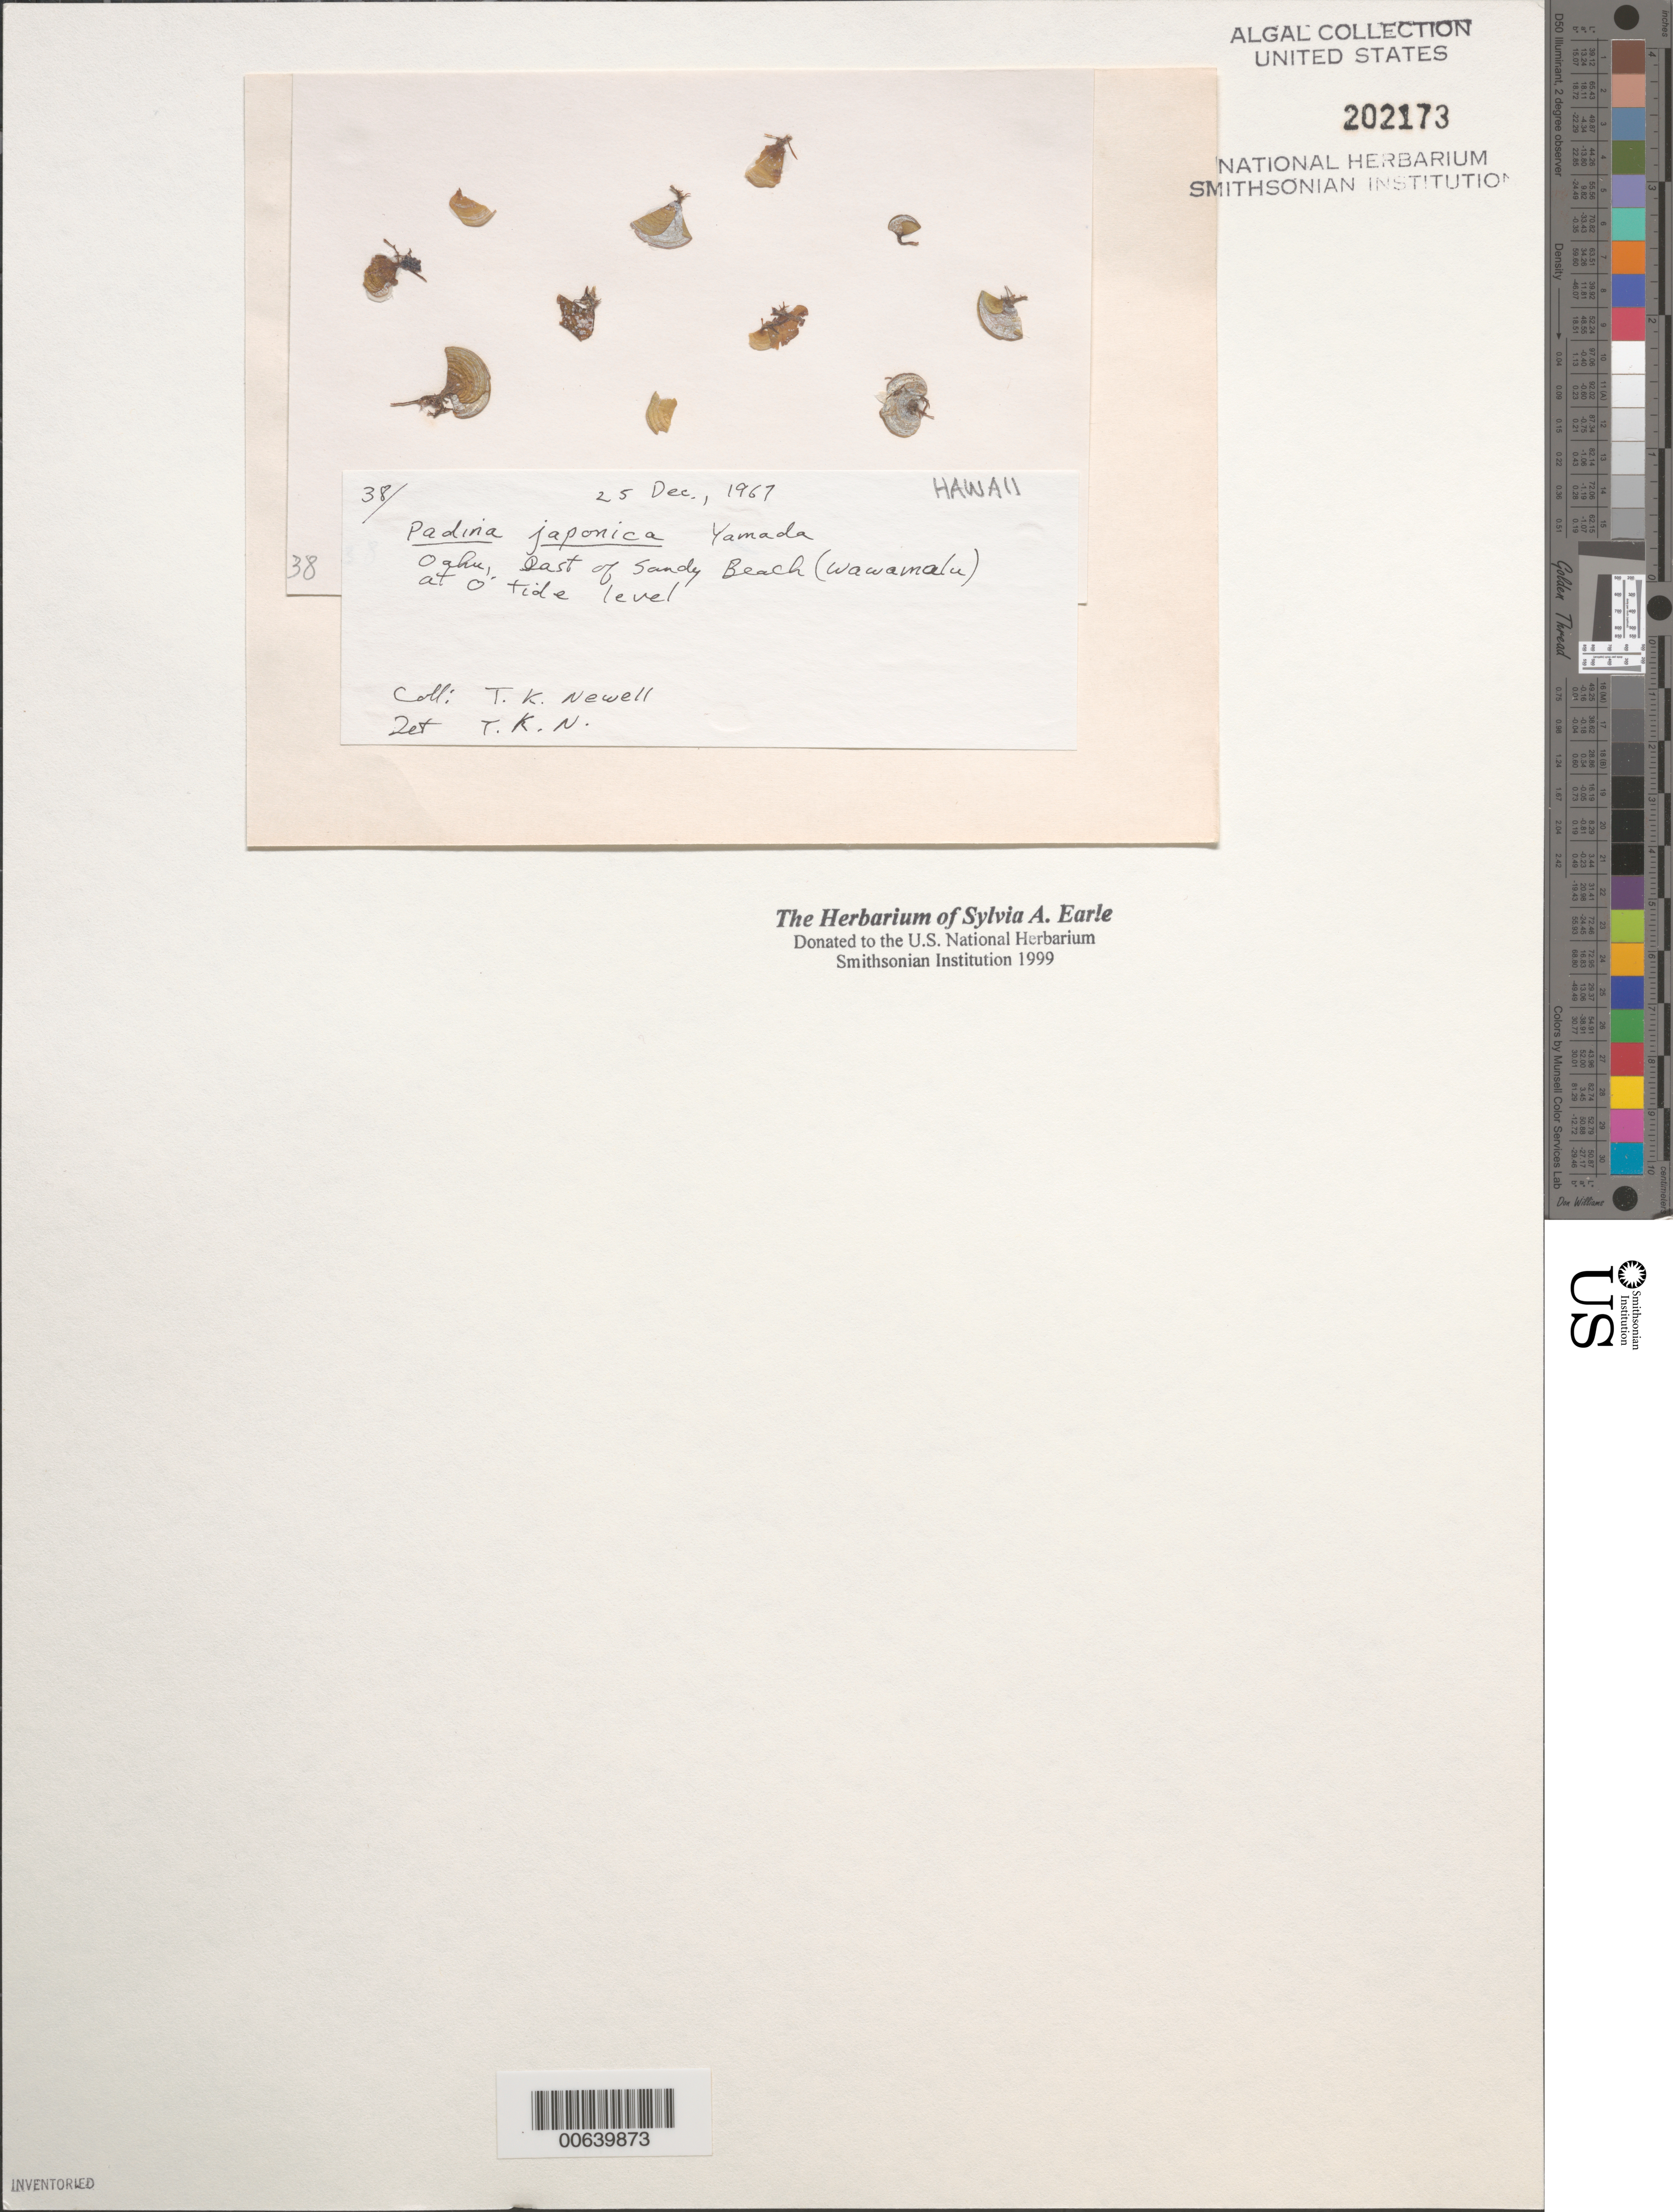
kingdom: Chromista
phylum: Ochrophyta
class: Phaeophyceae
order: Dictyotales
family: Dictyotaceae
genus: Padina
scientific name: Padina japonica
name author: Yamada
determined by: Newell, Thomas K.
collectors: T. K. Newell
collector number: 38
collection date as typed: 25 Dec 1967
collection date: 1967-12-25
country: United States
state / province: Hawaii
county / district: Honolulu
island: Oahu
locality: East of Sandy Beach (Wawamalu)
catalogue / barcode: US 202173